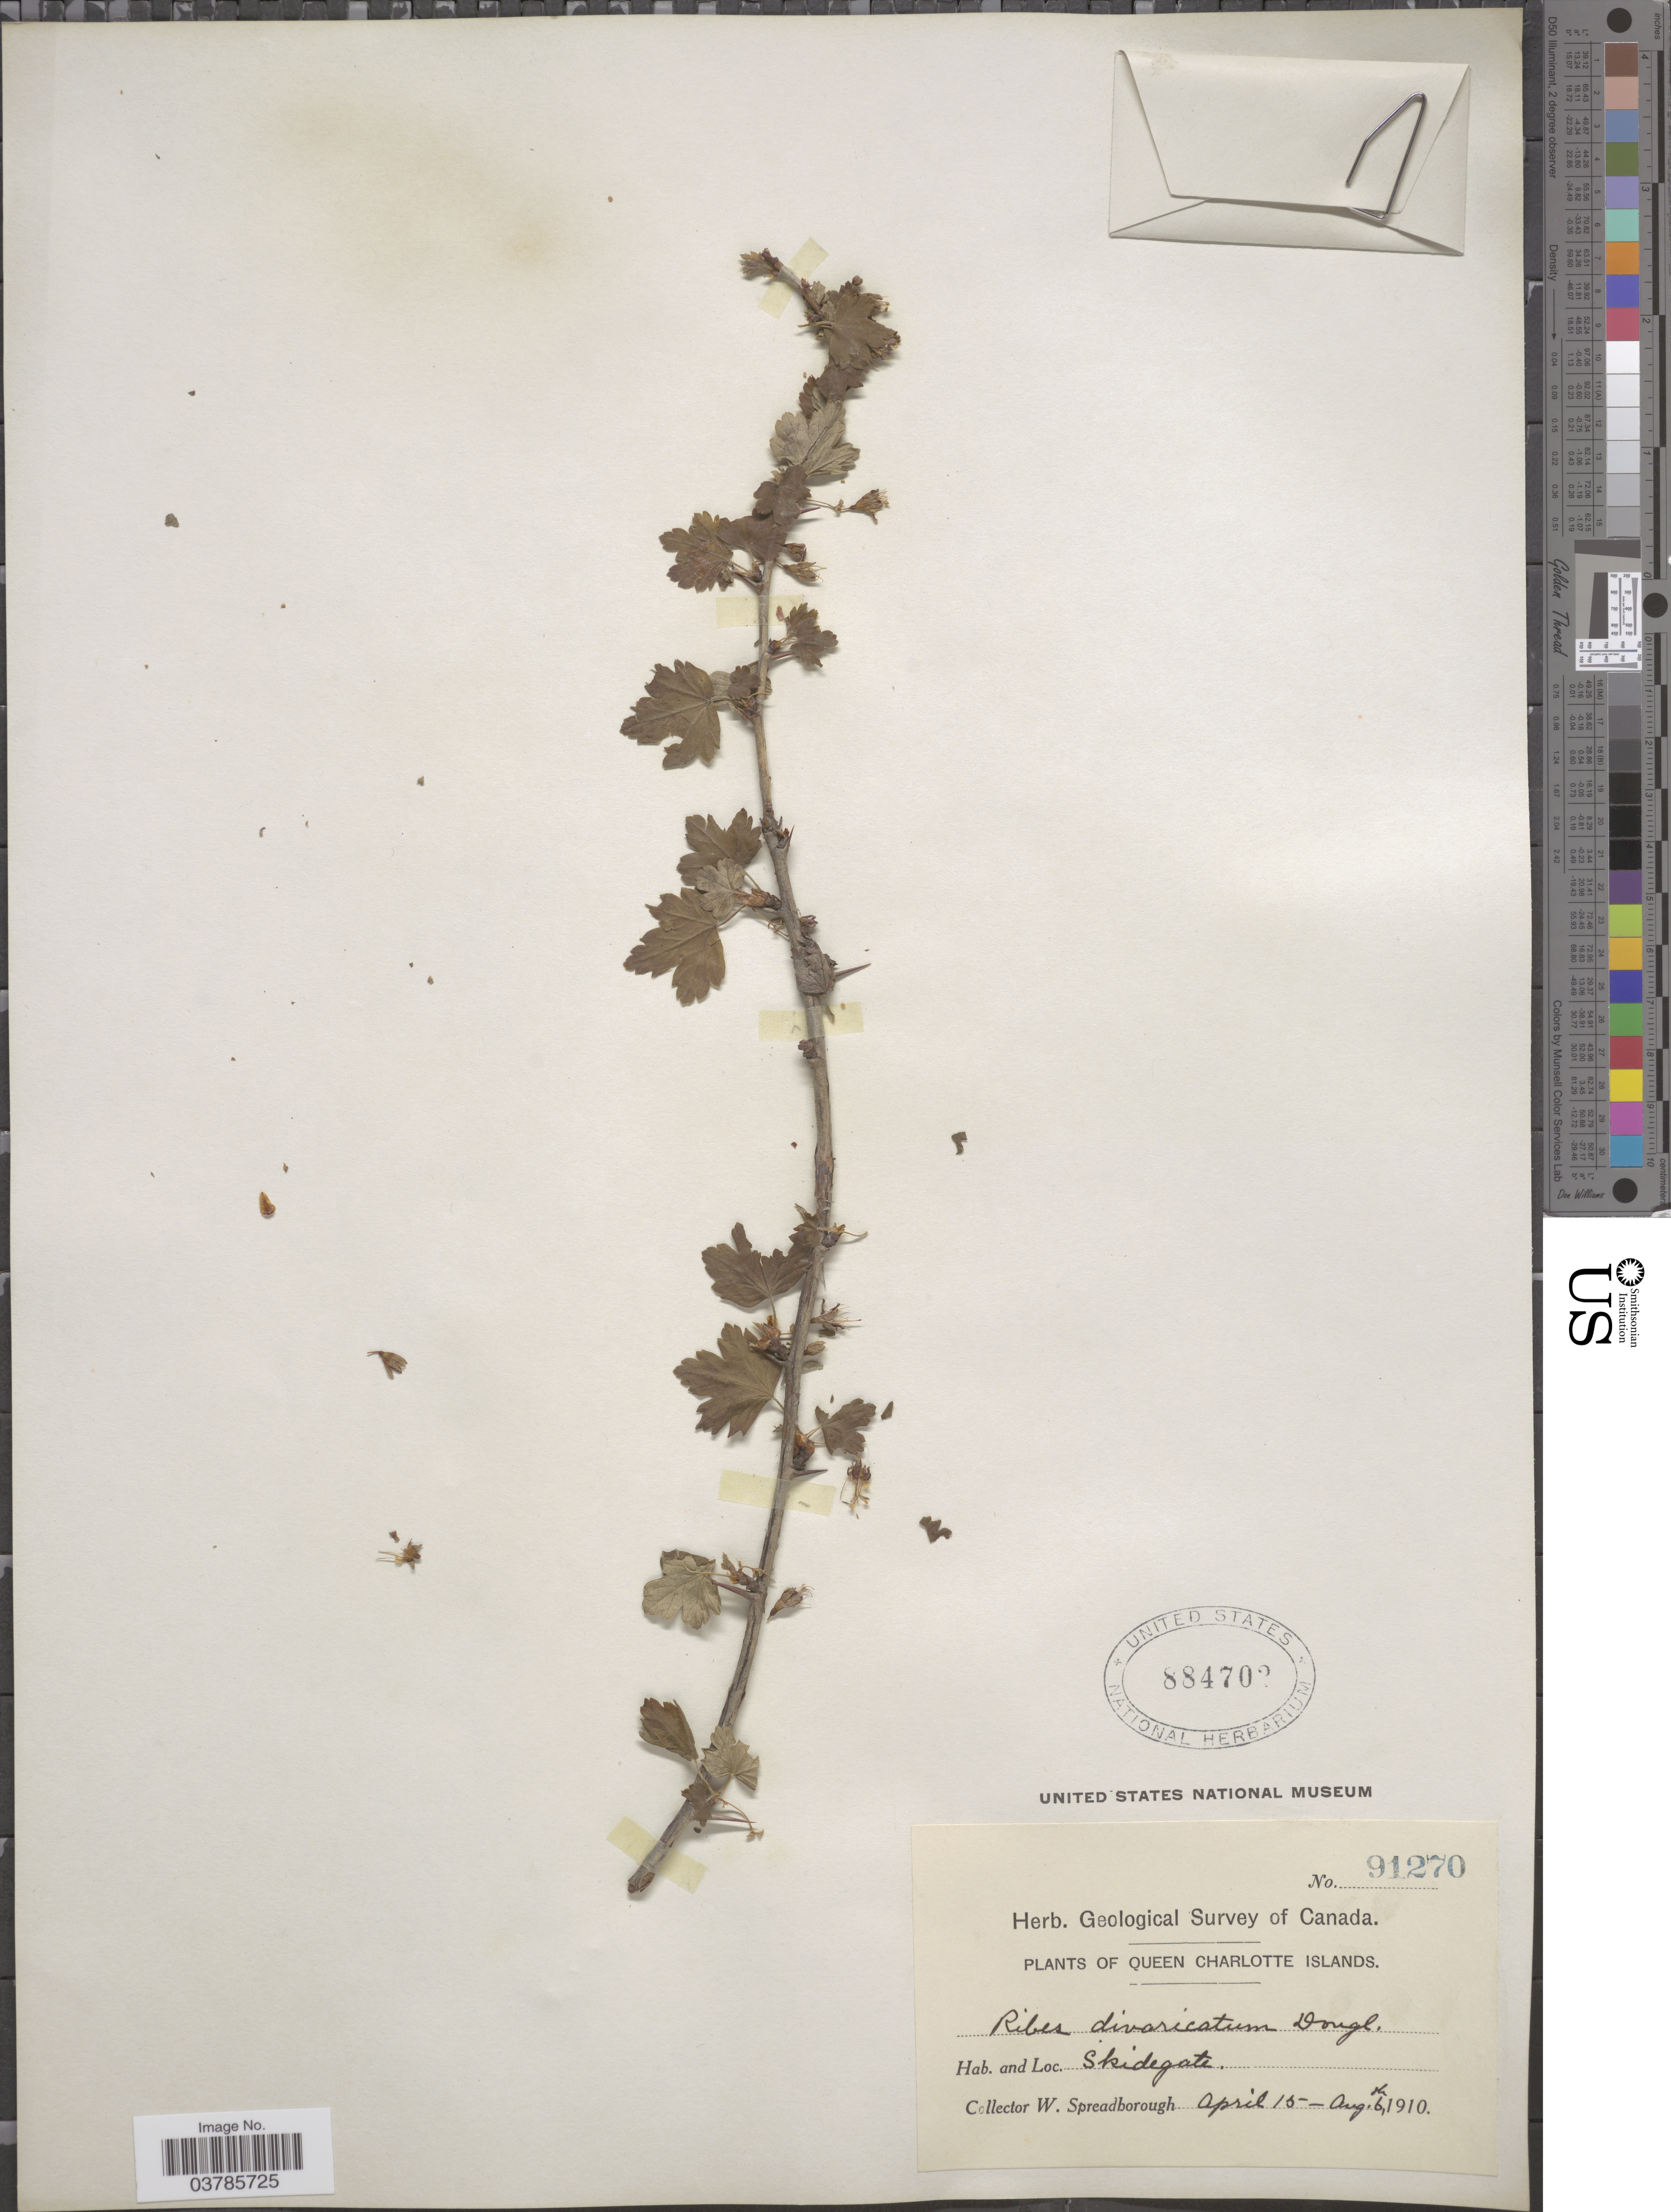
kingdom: Plantae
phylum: Tracheophyta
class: Magnoliopsida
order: Saxifragales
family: Grossulariaceae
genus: Ribes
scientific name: Ribes divaricatum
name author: Douglas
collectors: W. Spreadborough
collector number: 91270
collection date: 1910-04-15/1910-08-06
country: Canada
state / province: British Columbia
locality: Queen Charlotte Islands. Skidegate.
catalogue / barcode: US 884702